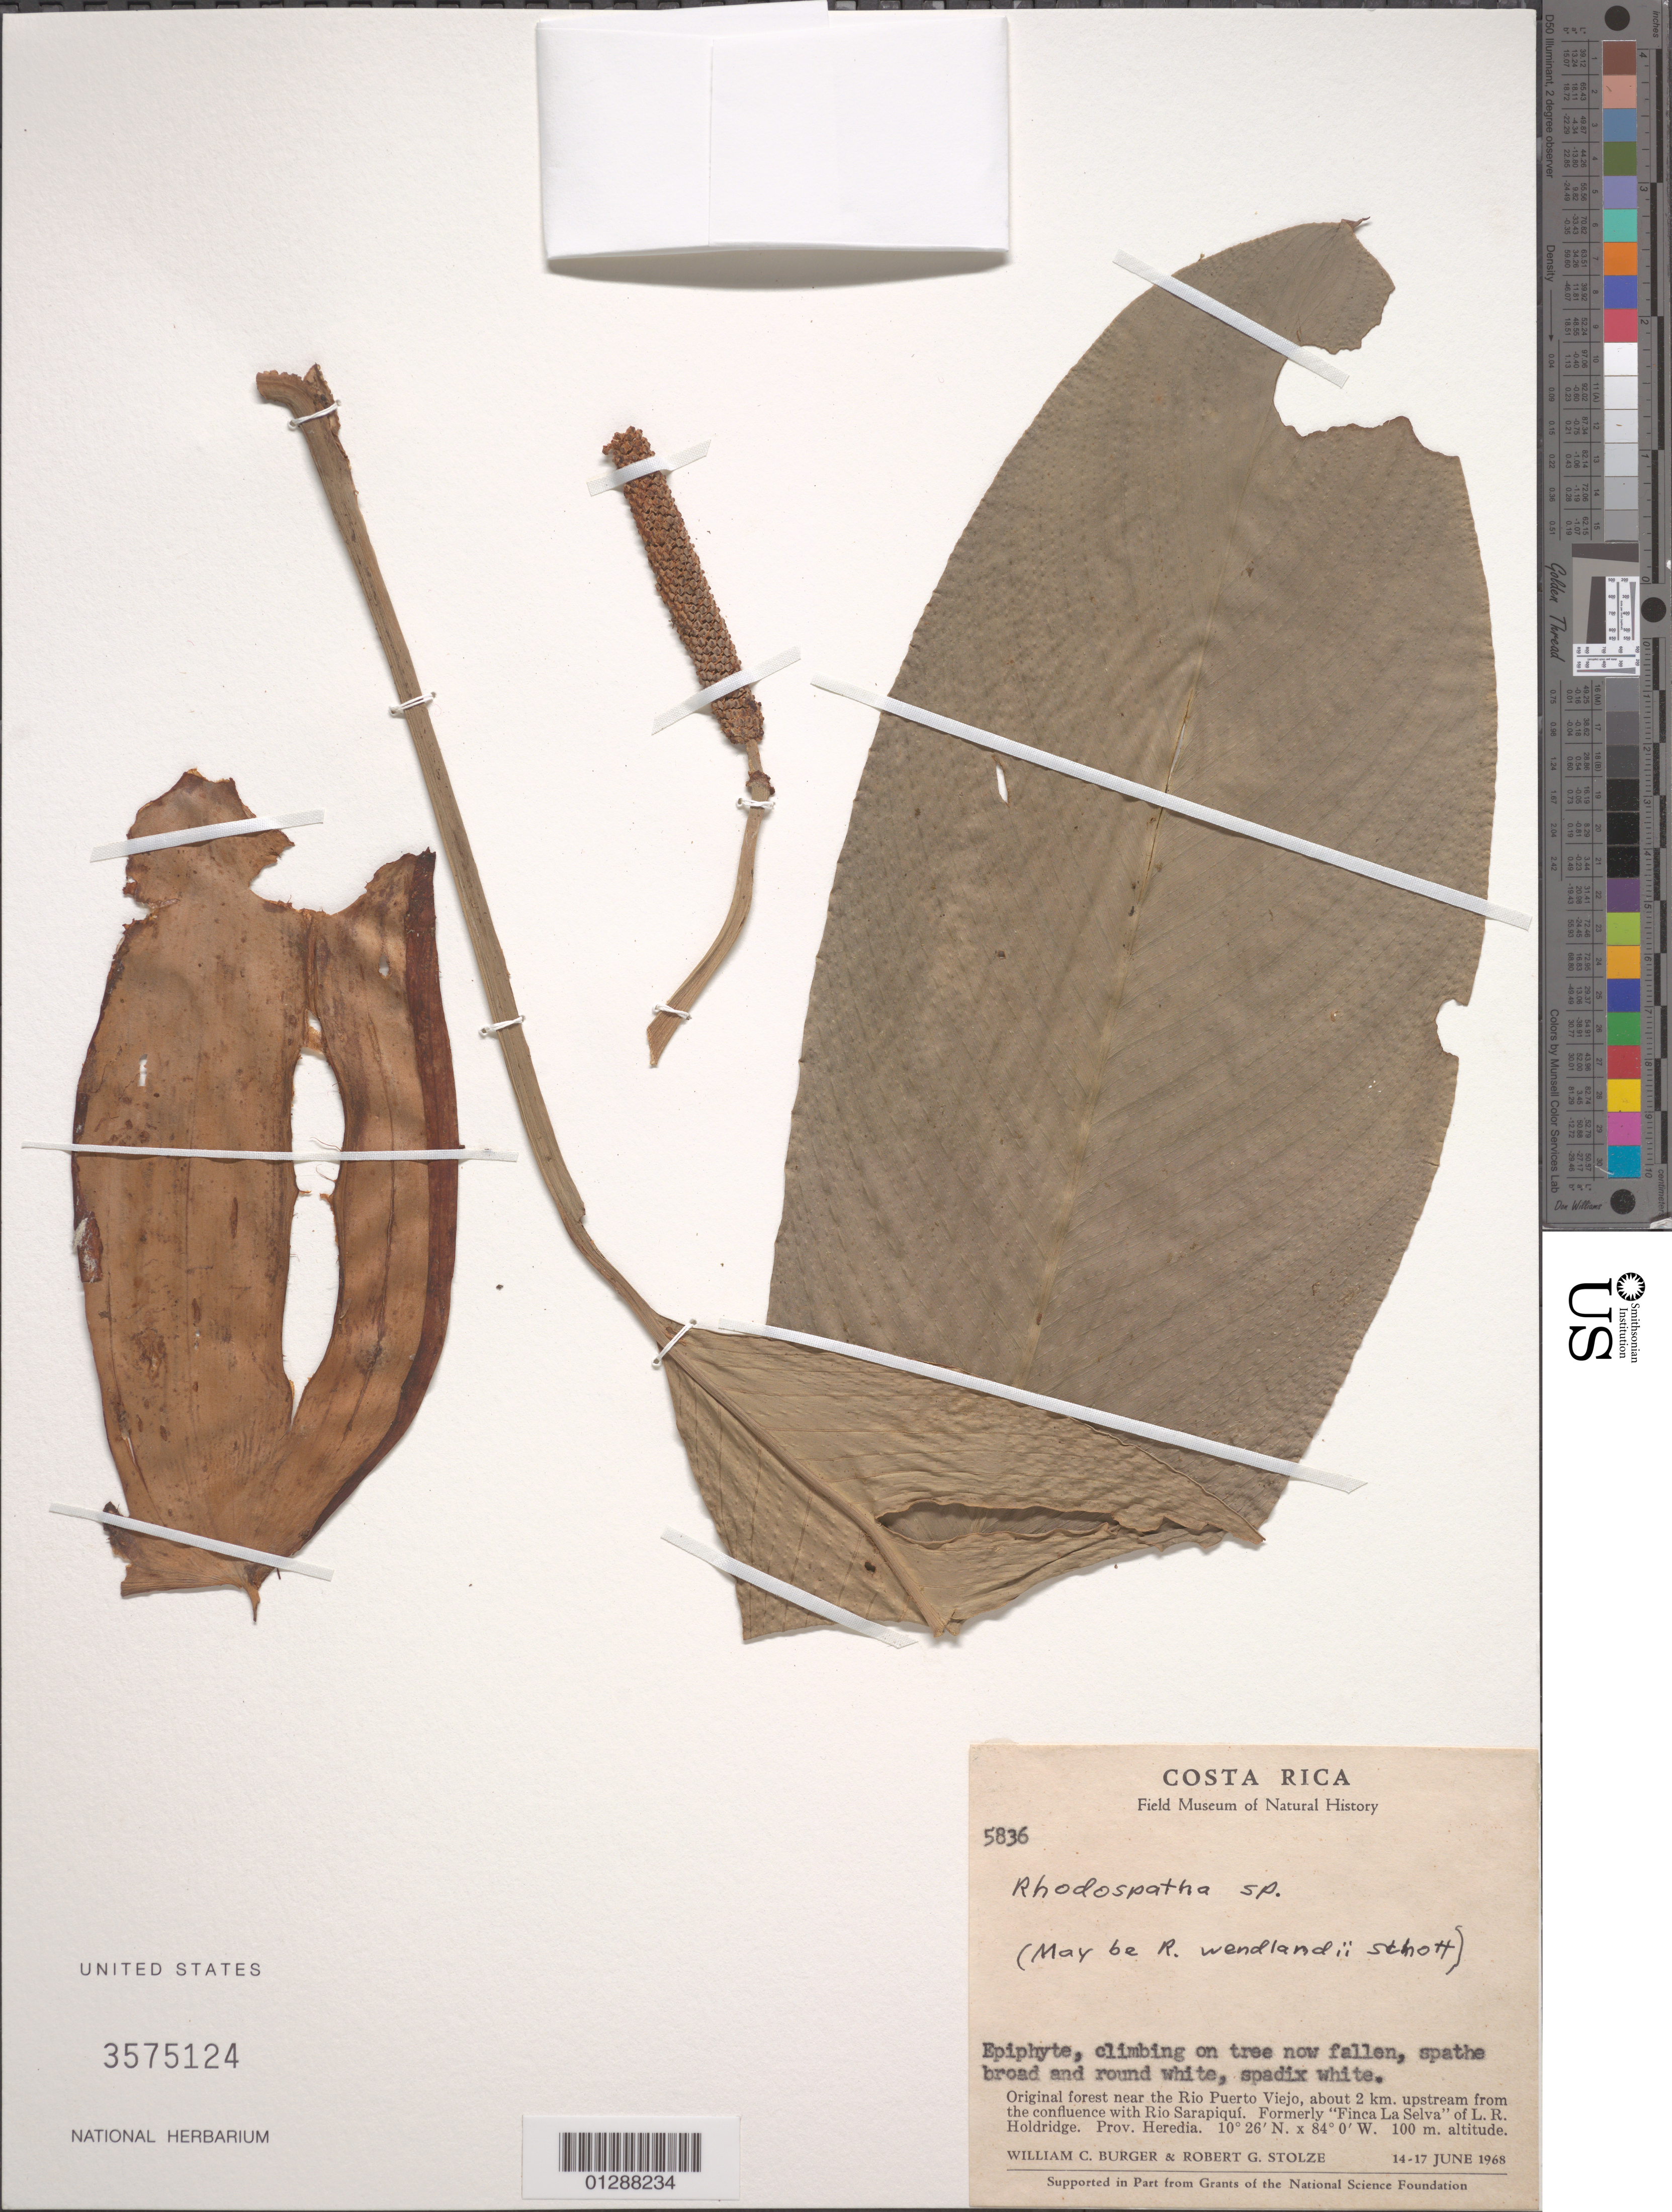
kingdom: Plantae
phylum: Tracheophyta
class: Liliopsida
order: Alismatales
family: Araceae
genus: Rhodospatha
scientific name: Rhodospatha sp.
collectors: W. Burger & R. G. Stolze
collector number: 5836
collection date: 1968-06-14/1968-06-17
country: Costa Rica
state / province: Heredia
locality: Original forest near the Rio Puerto Viejo, about 2 km. upstream from the confluence with Rio Sarapiquí. Formerly "Finca La Selva" of L. R. Holdridge.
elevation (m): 100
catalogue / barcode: US 3575124